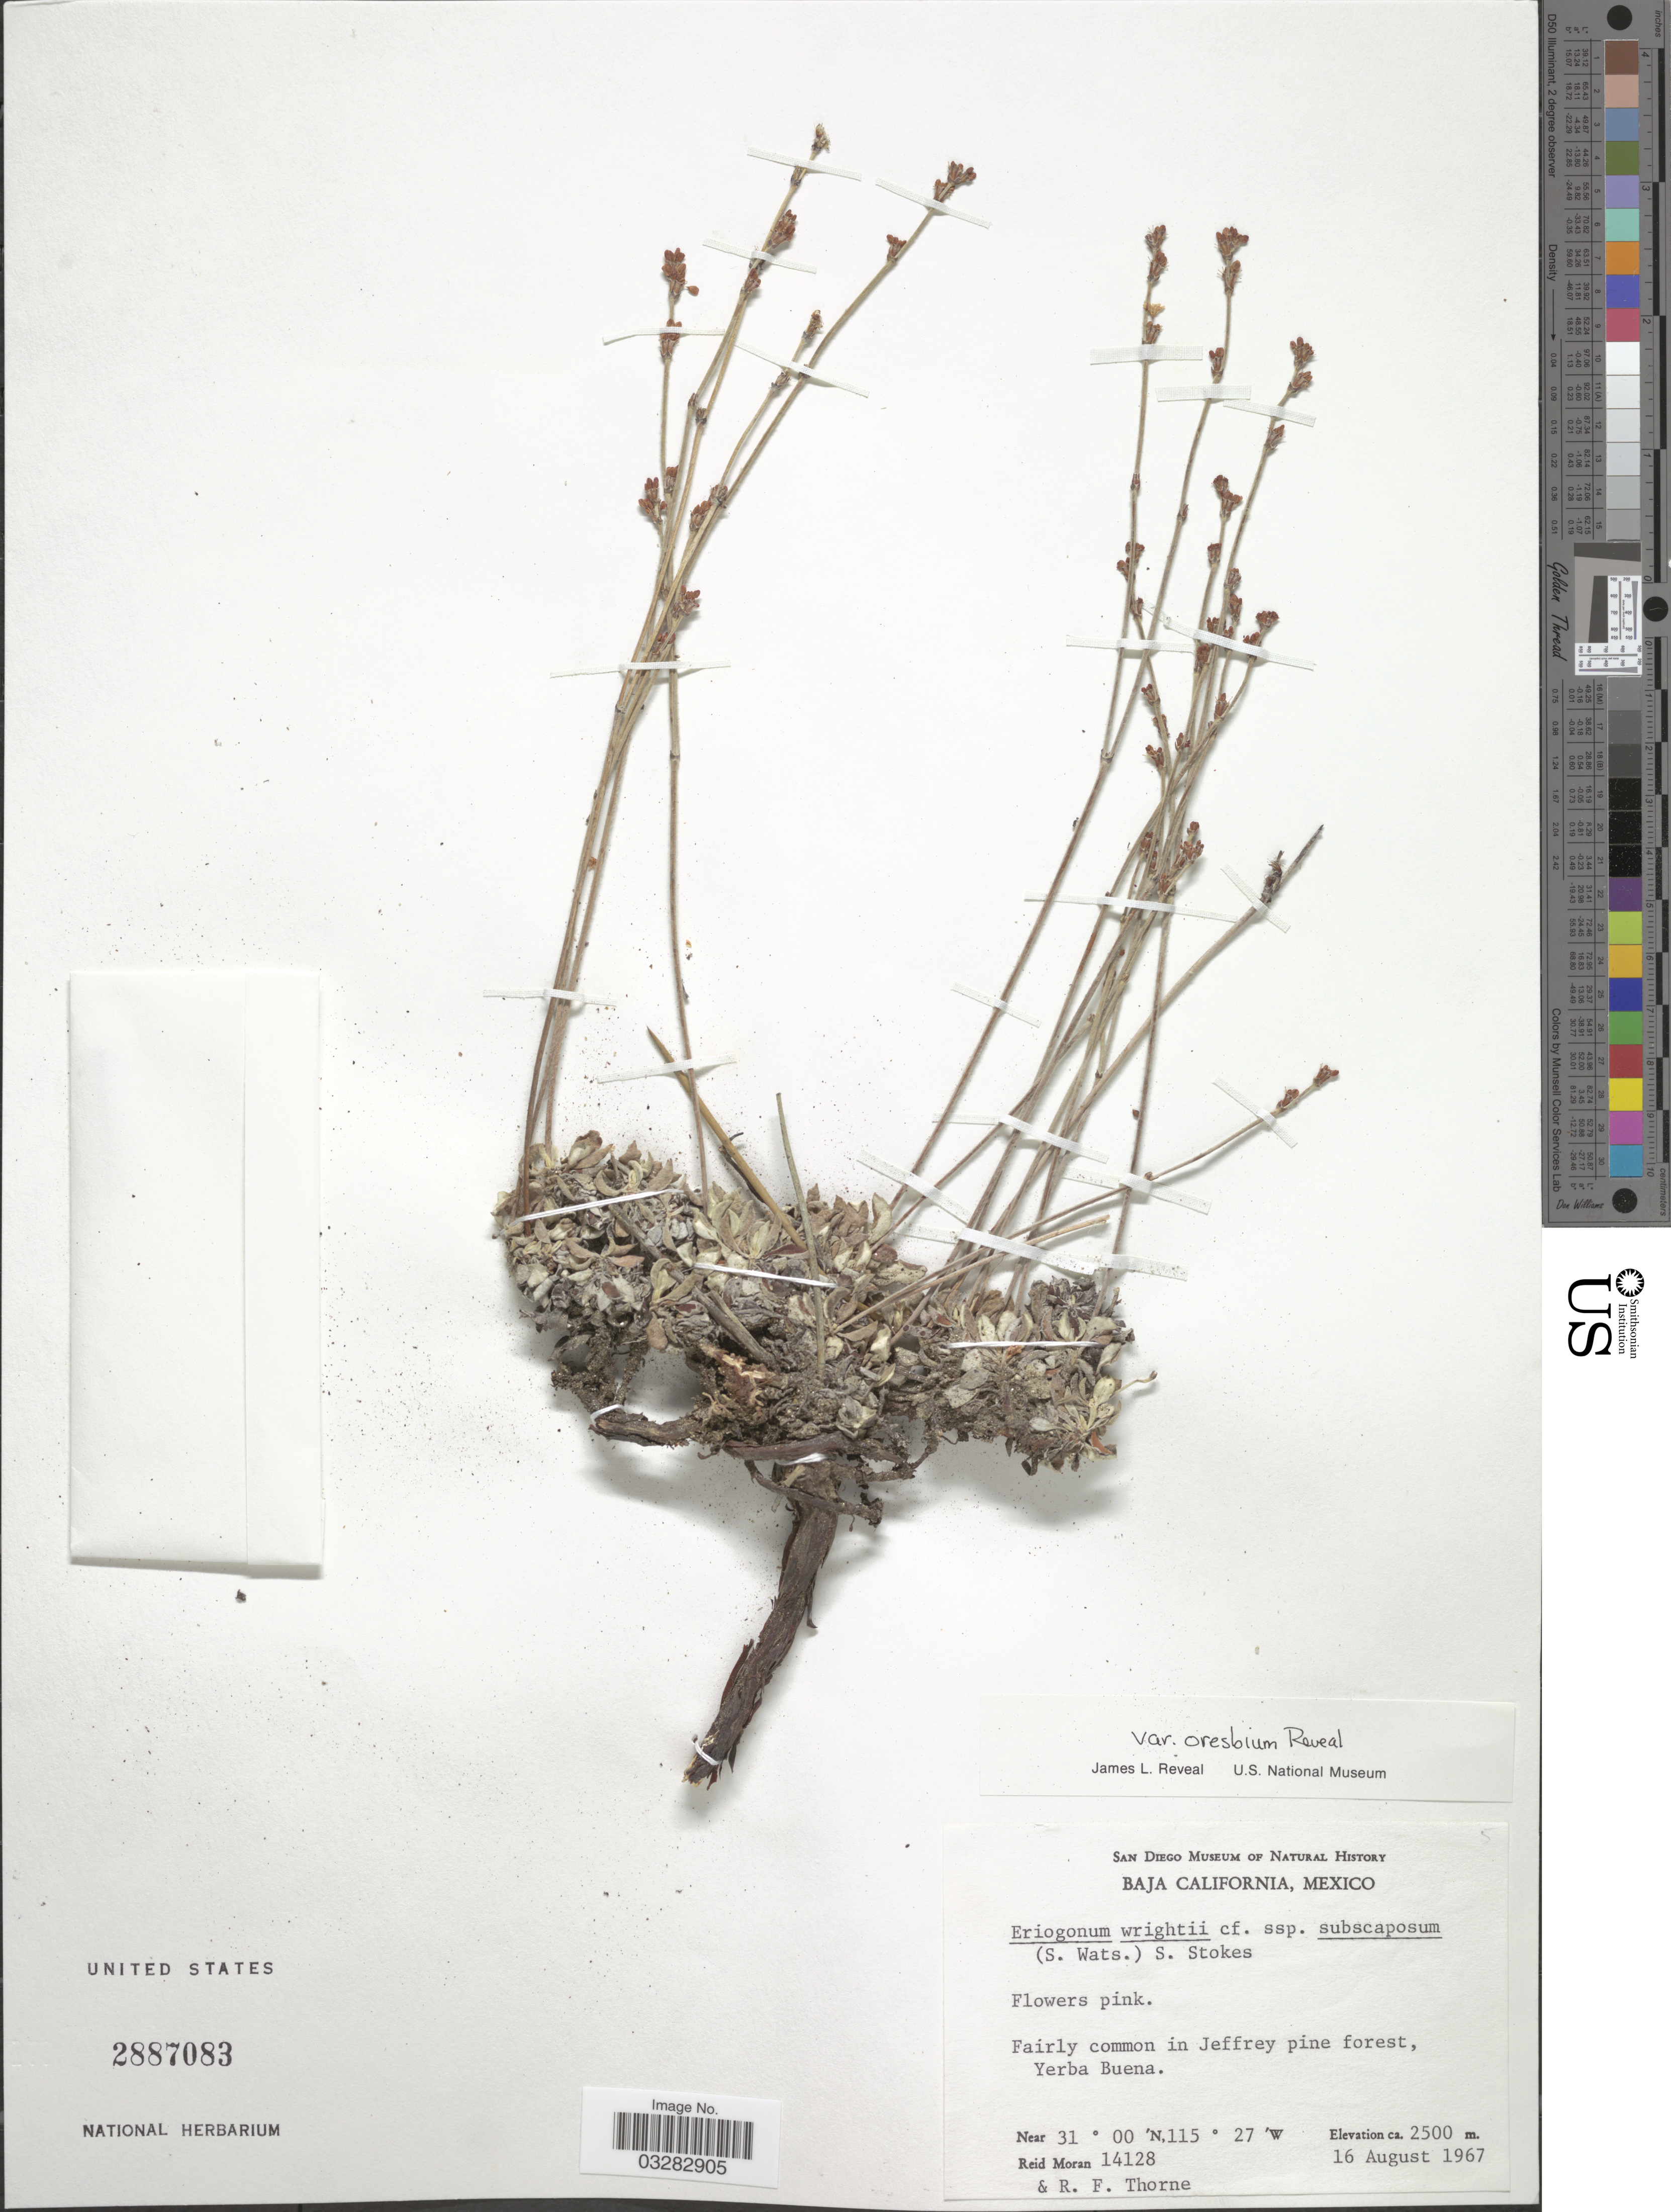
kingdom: Plantae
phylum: Tracheophyta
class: Magnoliopsida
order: Caryophyllales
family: Polygonaceae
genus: Eriogonum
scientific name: Eriogonum wrightii var. oresbium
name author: Reveal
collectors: R. V. Moran & R. Thorne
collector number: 14128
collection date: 1967-08-16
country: Mexico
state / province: Baja California Norte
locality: Yerba Buena.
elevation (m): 2500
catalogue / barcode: US 2887083